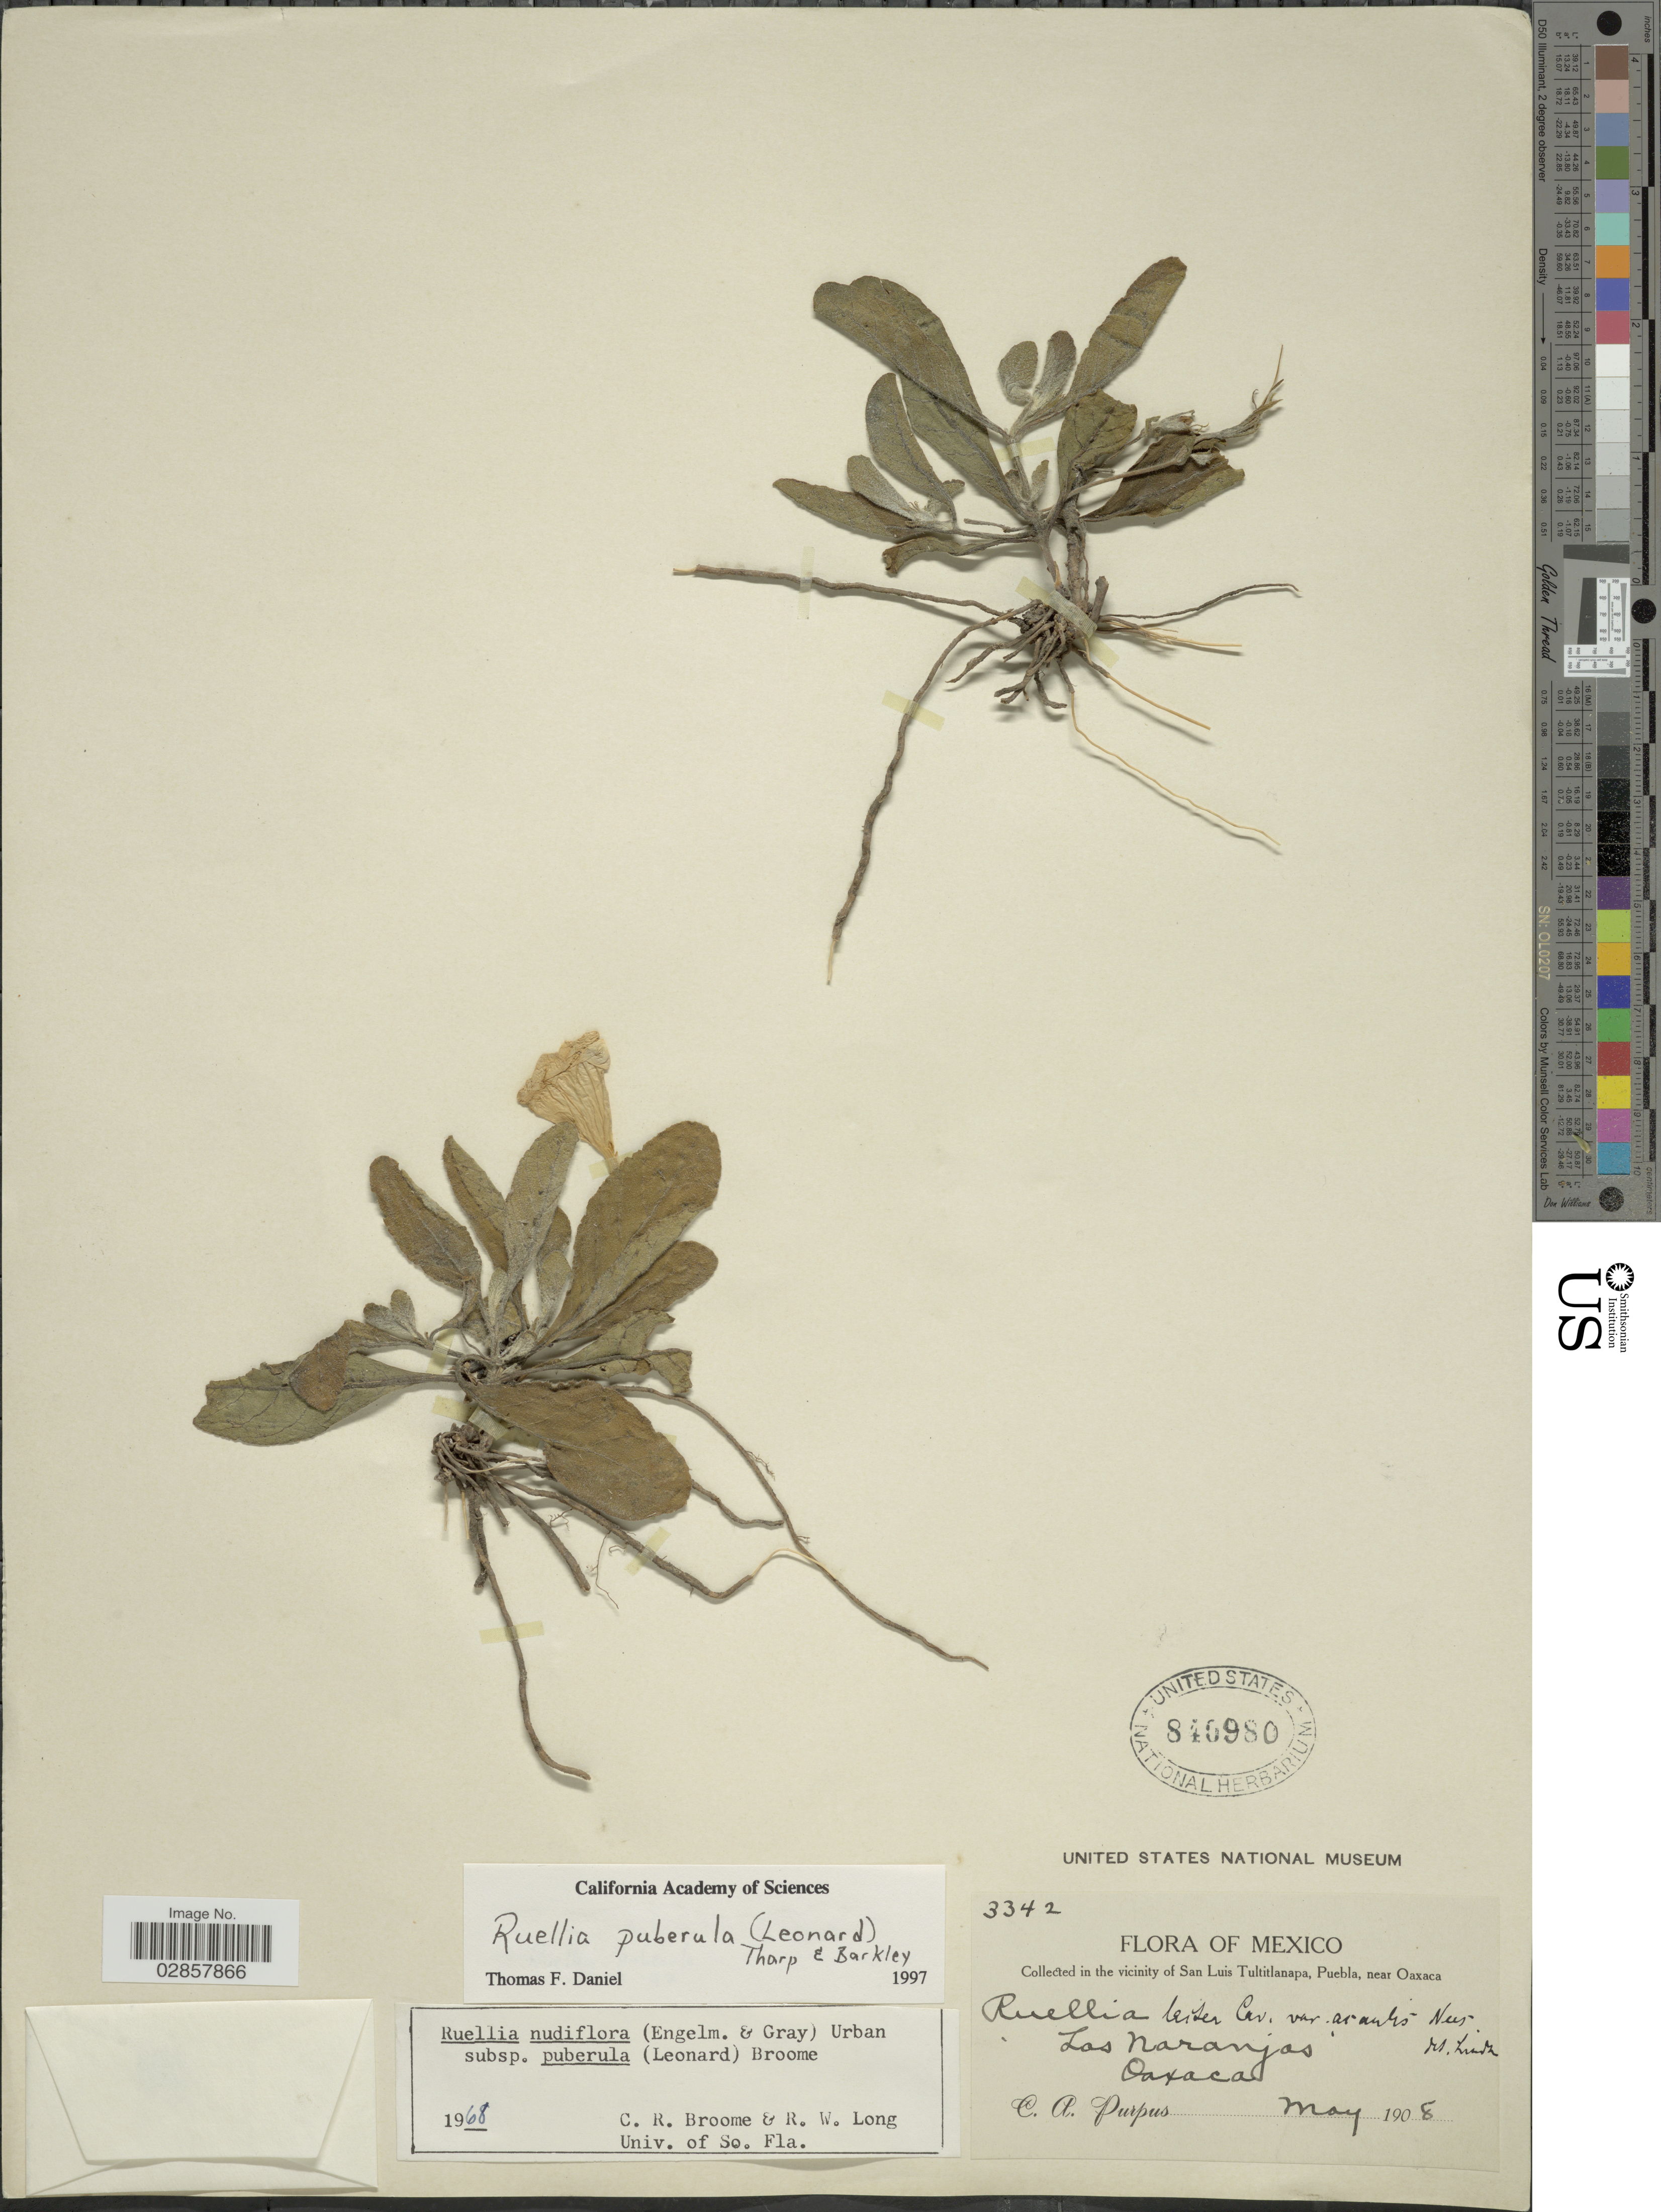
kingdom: Plantae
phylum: Tracheophyta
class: Magnoliopsida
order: Lamiales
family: Acanthaceae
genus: Ruellia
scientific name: Ruellia nudiflora var. puberula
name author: Leonard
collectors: C. A. Purpus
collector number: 3342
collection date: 1908-05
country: Mexico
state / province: Oaxaca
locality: Vicinity of San Luis Tultitlanapa. Las Naranjas.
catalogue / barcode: US 840980